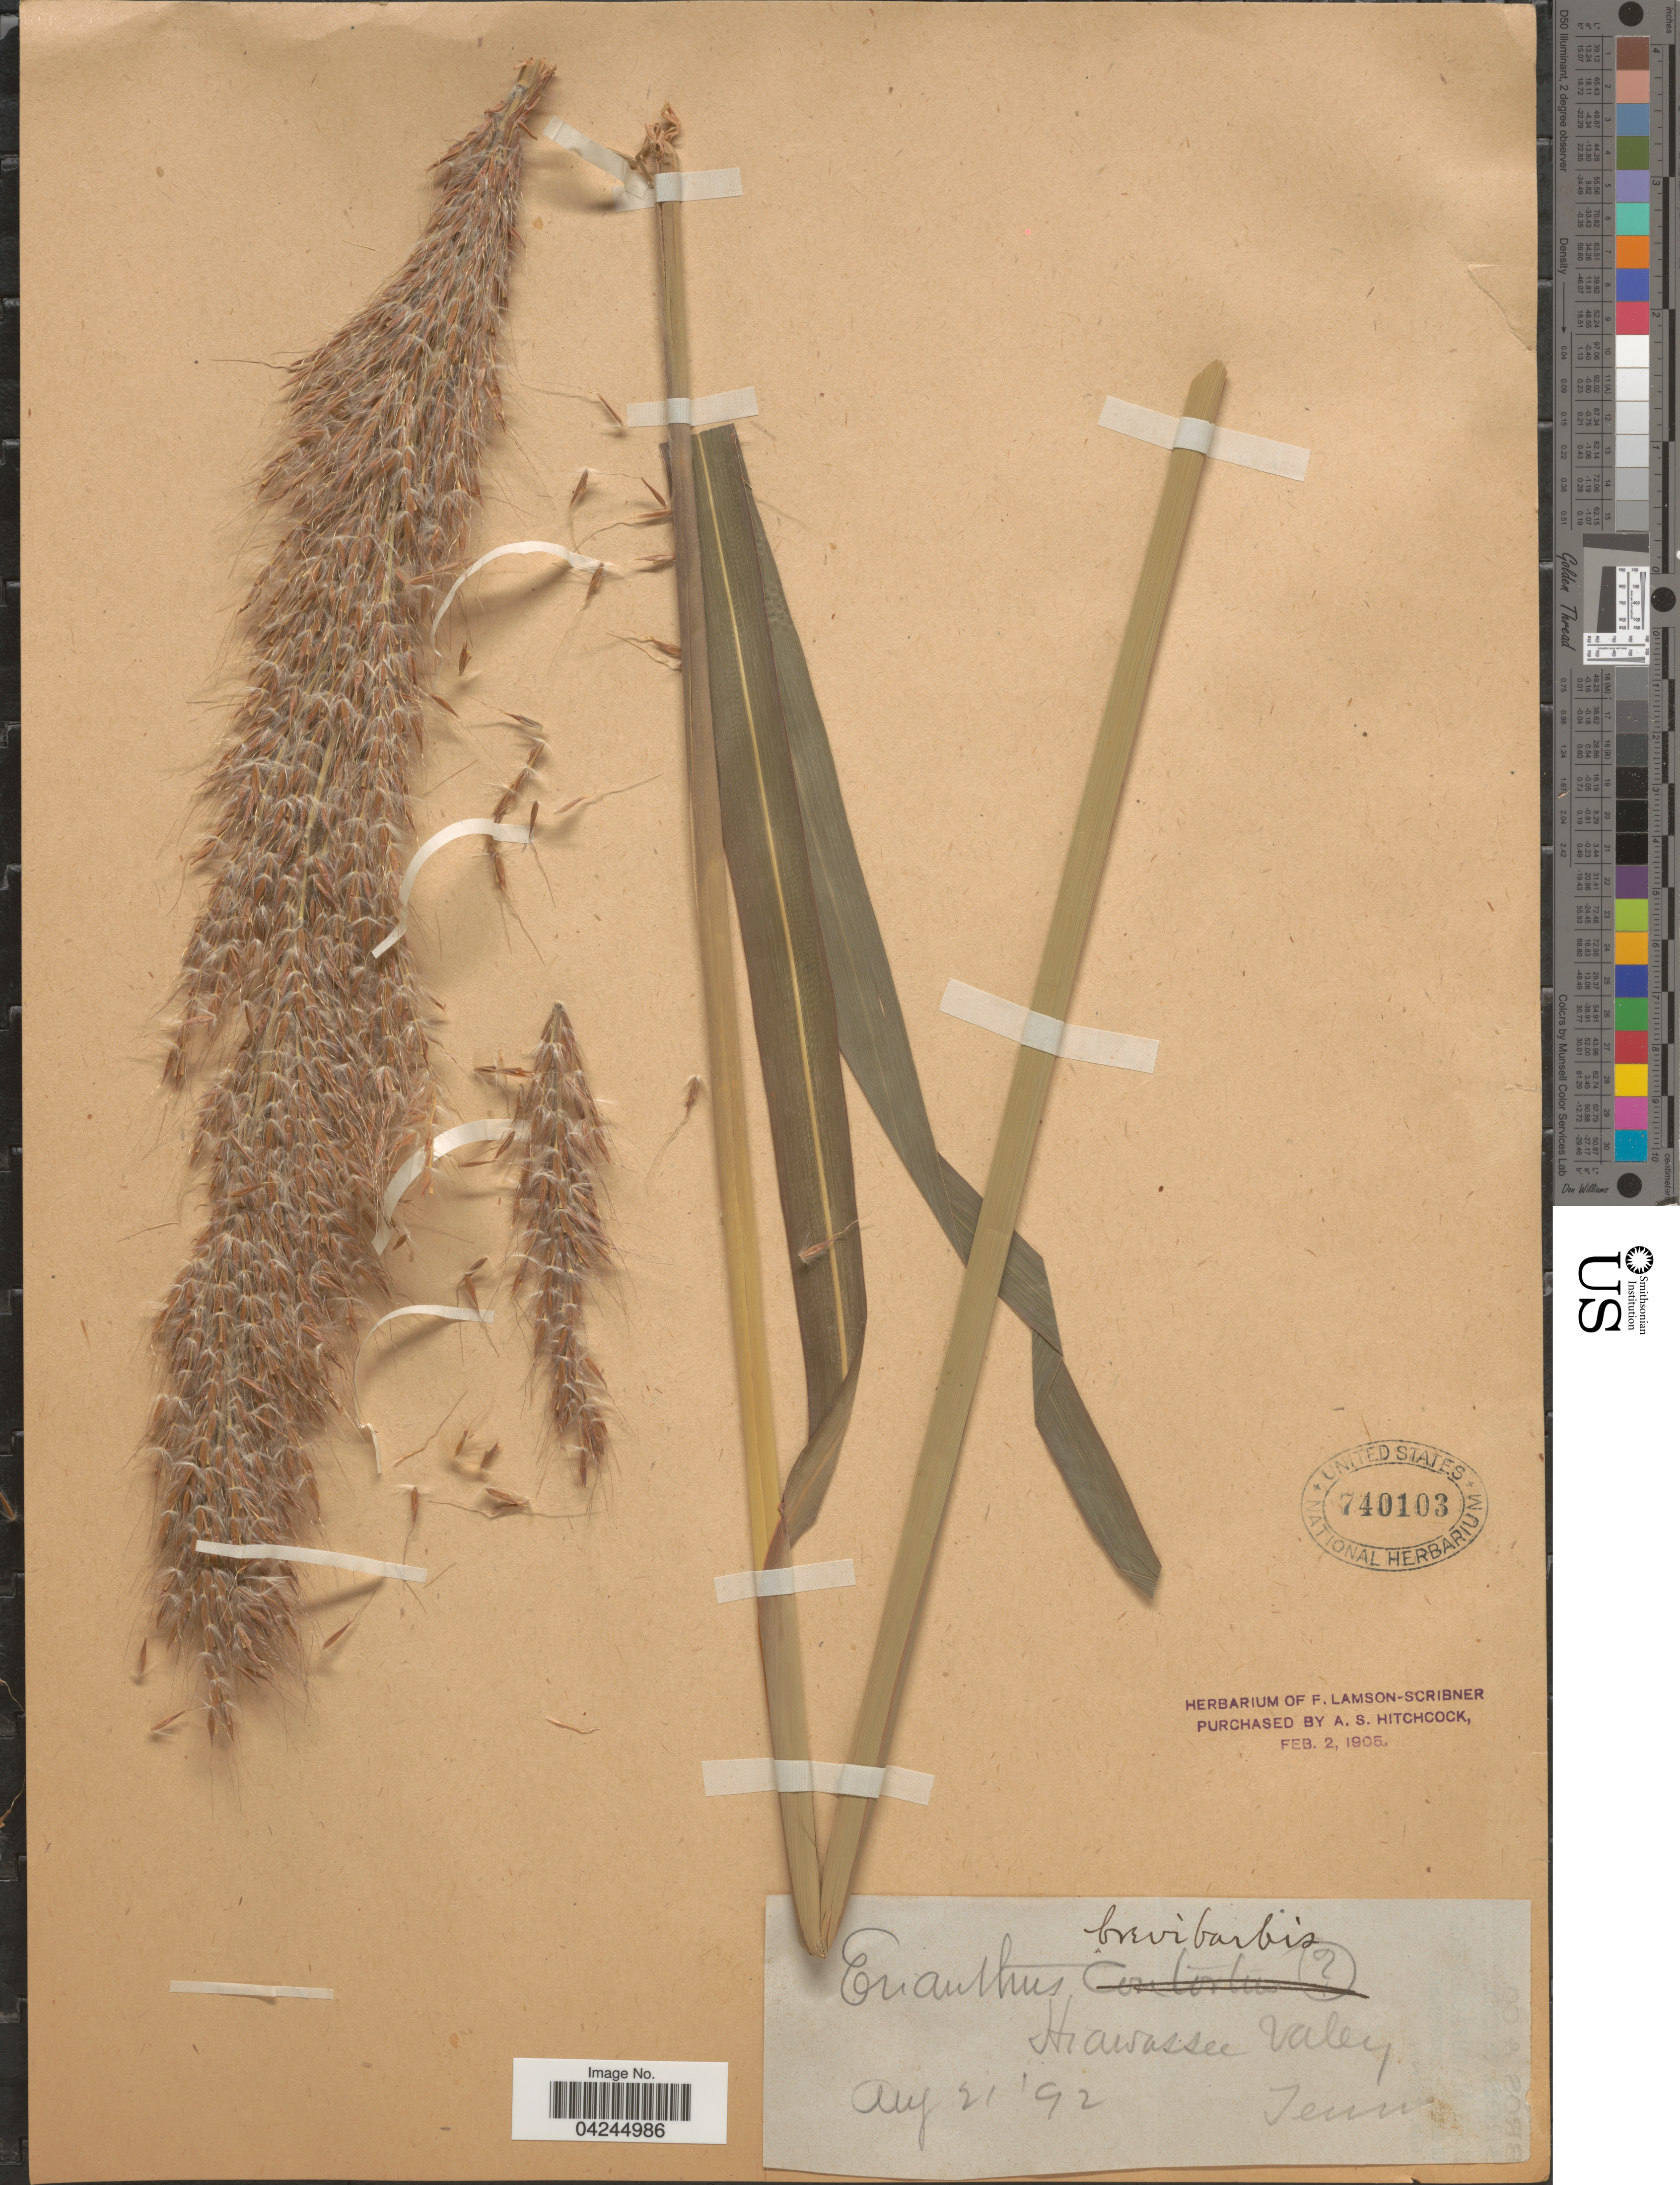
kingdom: Plantae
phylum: Tracheophyta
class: Liliopsida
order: Poales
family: Poaceae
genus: Erianthus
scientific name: Erianthus brevibarbis var. contortus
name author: (Elliott) D.B. Ward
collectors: ex herb. F. Lamson Scribner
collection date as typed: Transcribed d/m/y: 21/8/92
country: United States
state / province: Tennessee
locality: Hiawassee Valley.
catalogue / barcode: US 740103